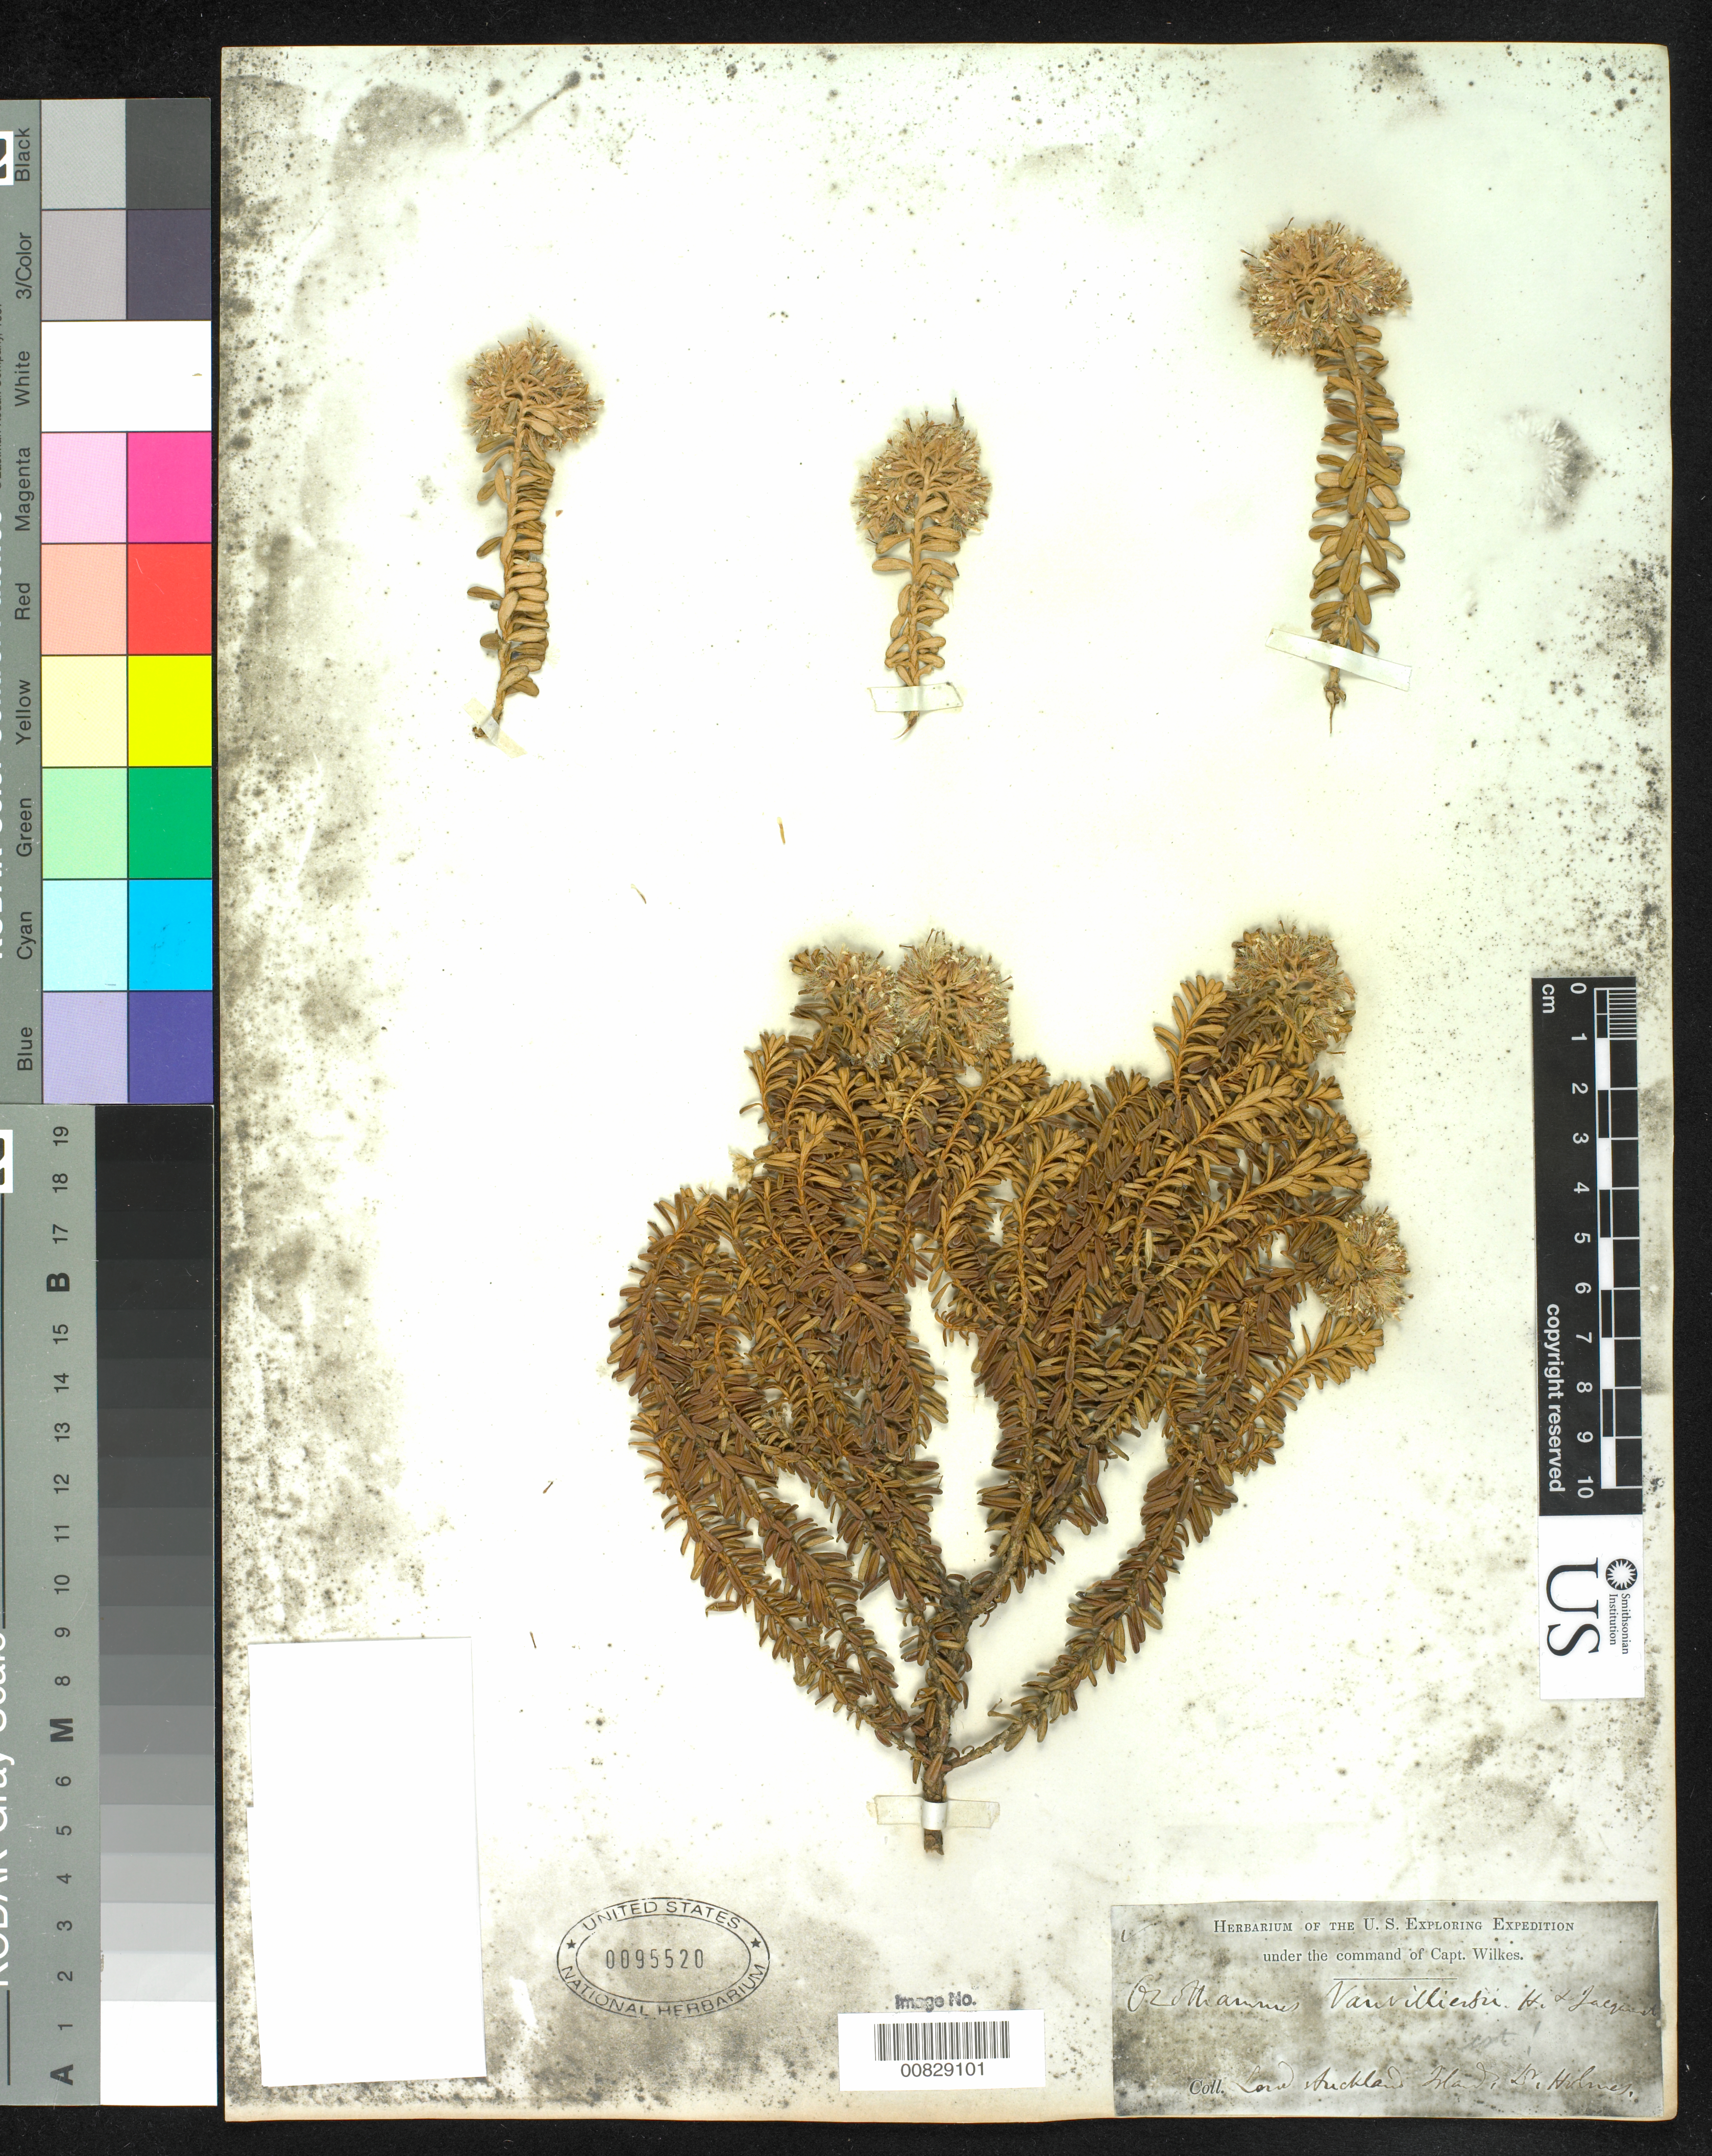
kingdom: Plantae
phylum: Tracheophyta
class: Magnoliopsida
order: Asterales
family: Asteraceae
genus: Cassinia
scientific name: Cassinia vauvilliersii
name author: Hook. f.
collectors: Wilkes Explor. Exped.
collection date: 1838/1842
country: New Zealand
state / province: Auckland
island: Auckland Islands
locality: Auckland Islands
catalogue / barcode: US 95520